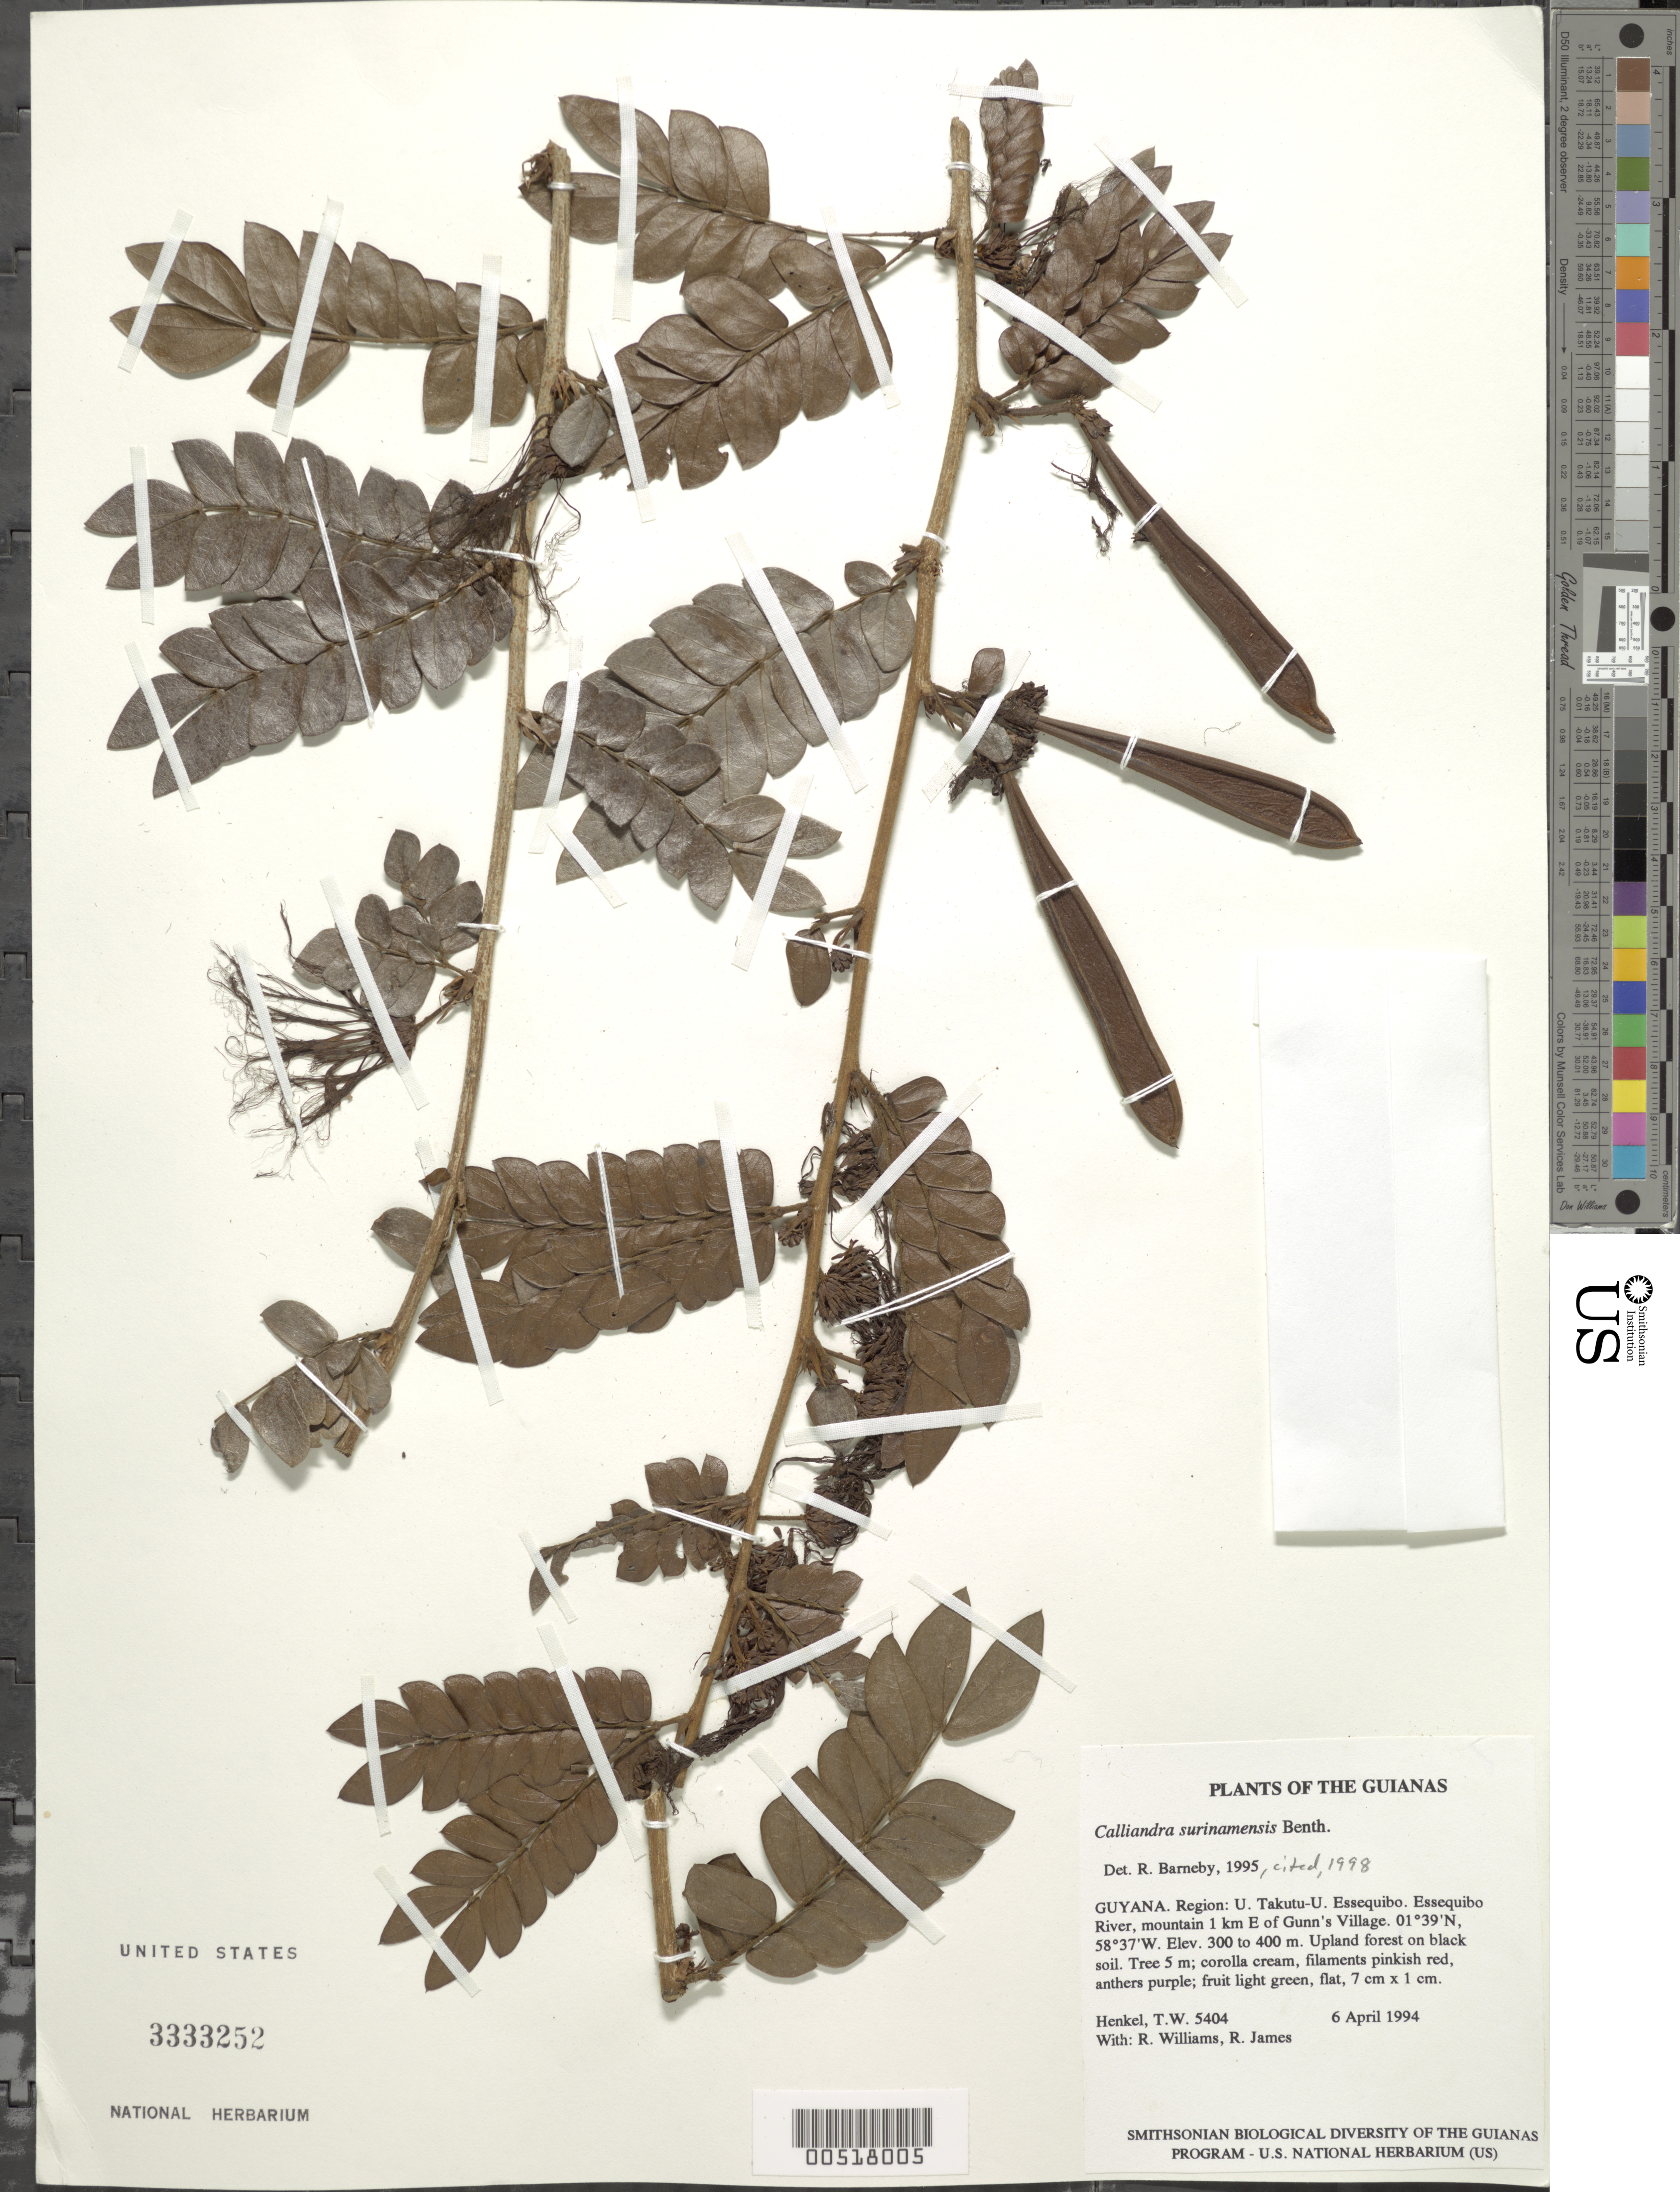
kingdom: Plantae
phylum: Tracheophyta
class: Magnoliopsida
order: Fabales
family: Fabaceae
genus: Calliandra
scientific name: Calliandra surinamensis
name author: Benth.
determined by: Barneby, Rupert C., (NY)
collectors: T. Henkel, R. Williams & R. James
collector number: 5404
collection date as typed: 6 April 1994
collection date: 1994-04-06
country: Guyana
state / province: U. Takutu-U. Essequibo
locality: Essequibo River, mountain 1 km E of Gunn's Village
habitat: Upland forest on black soil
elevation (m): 300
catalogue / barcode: US 3333252